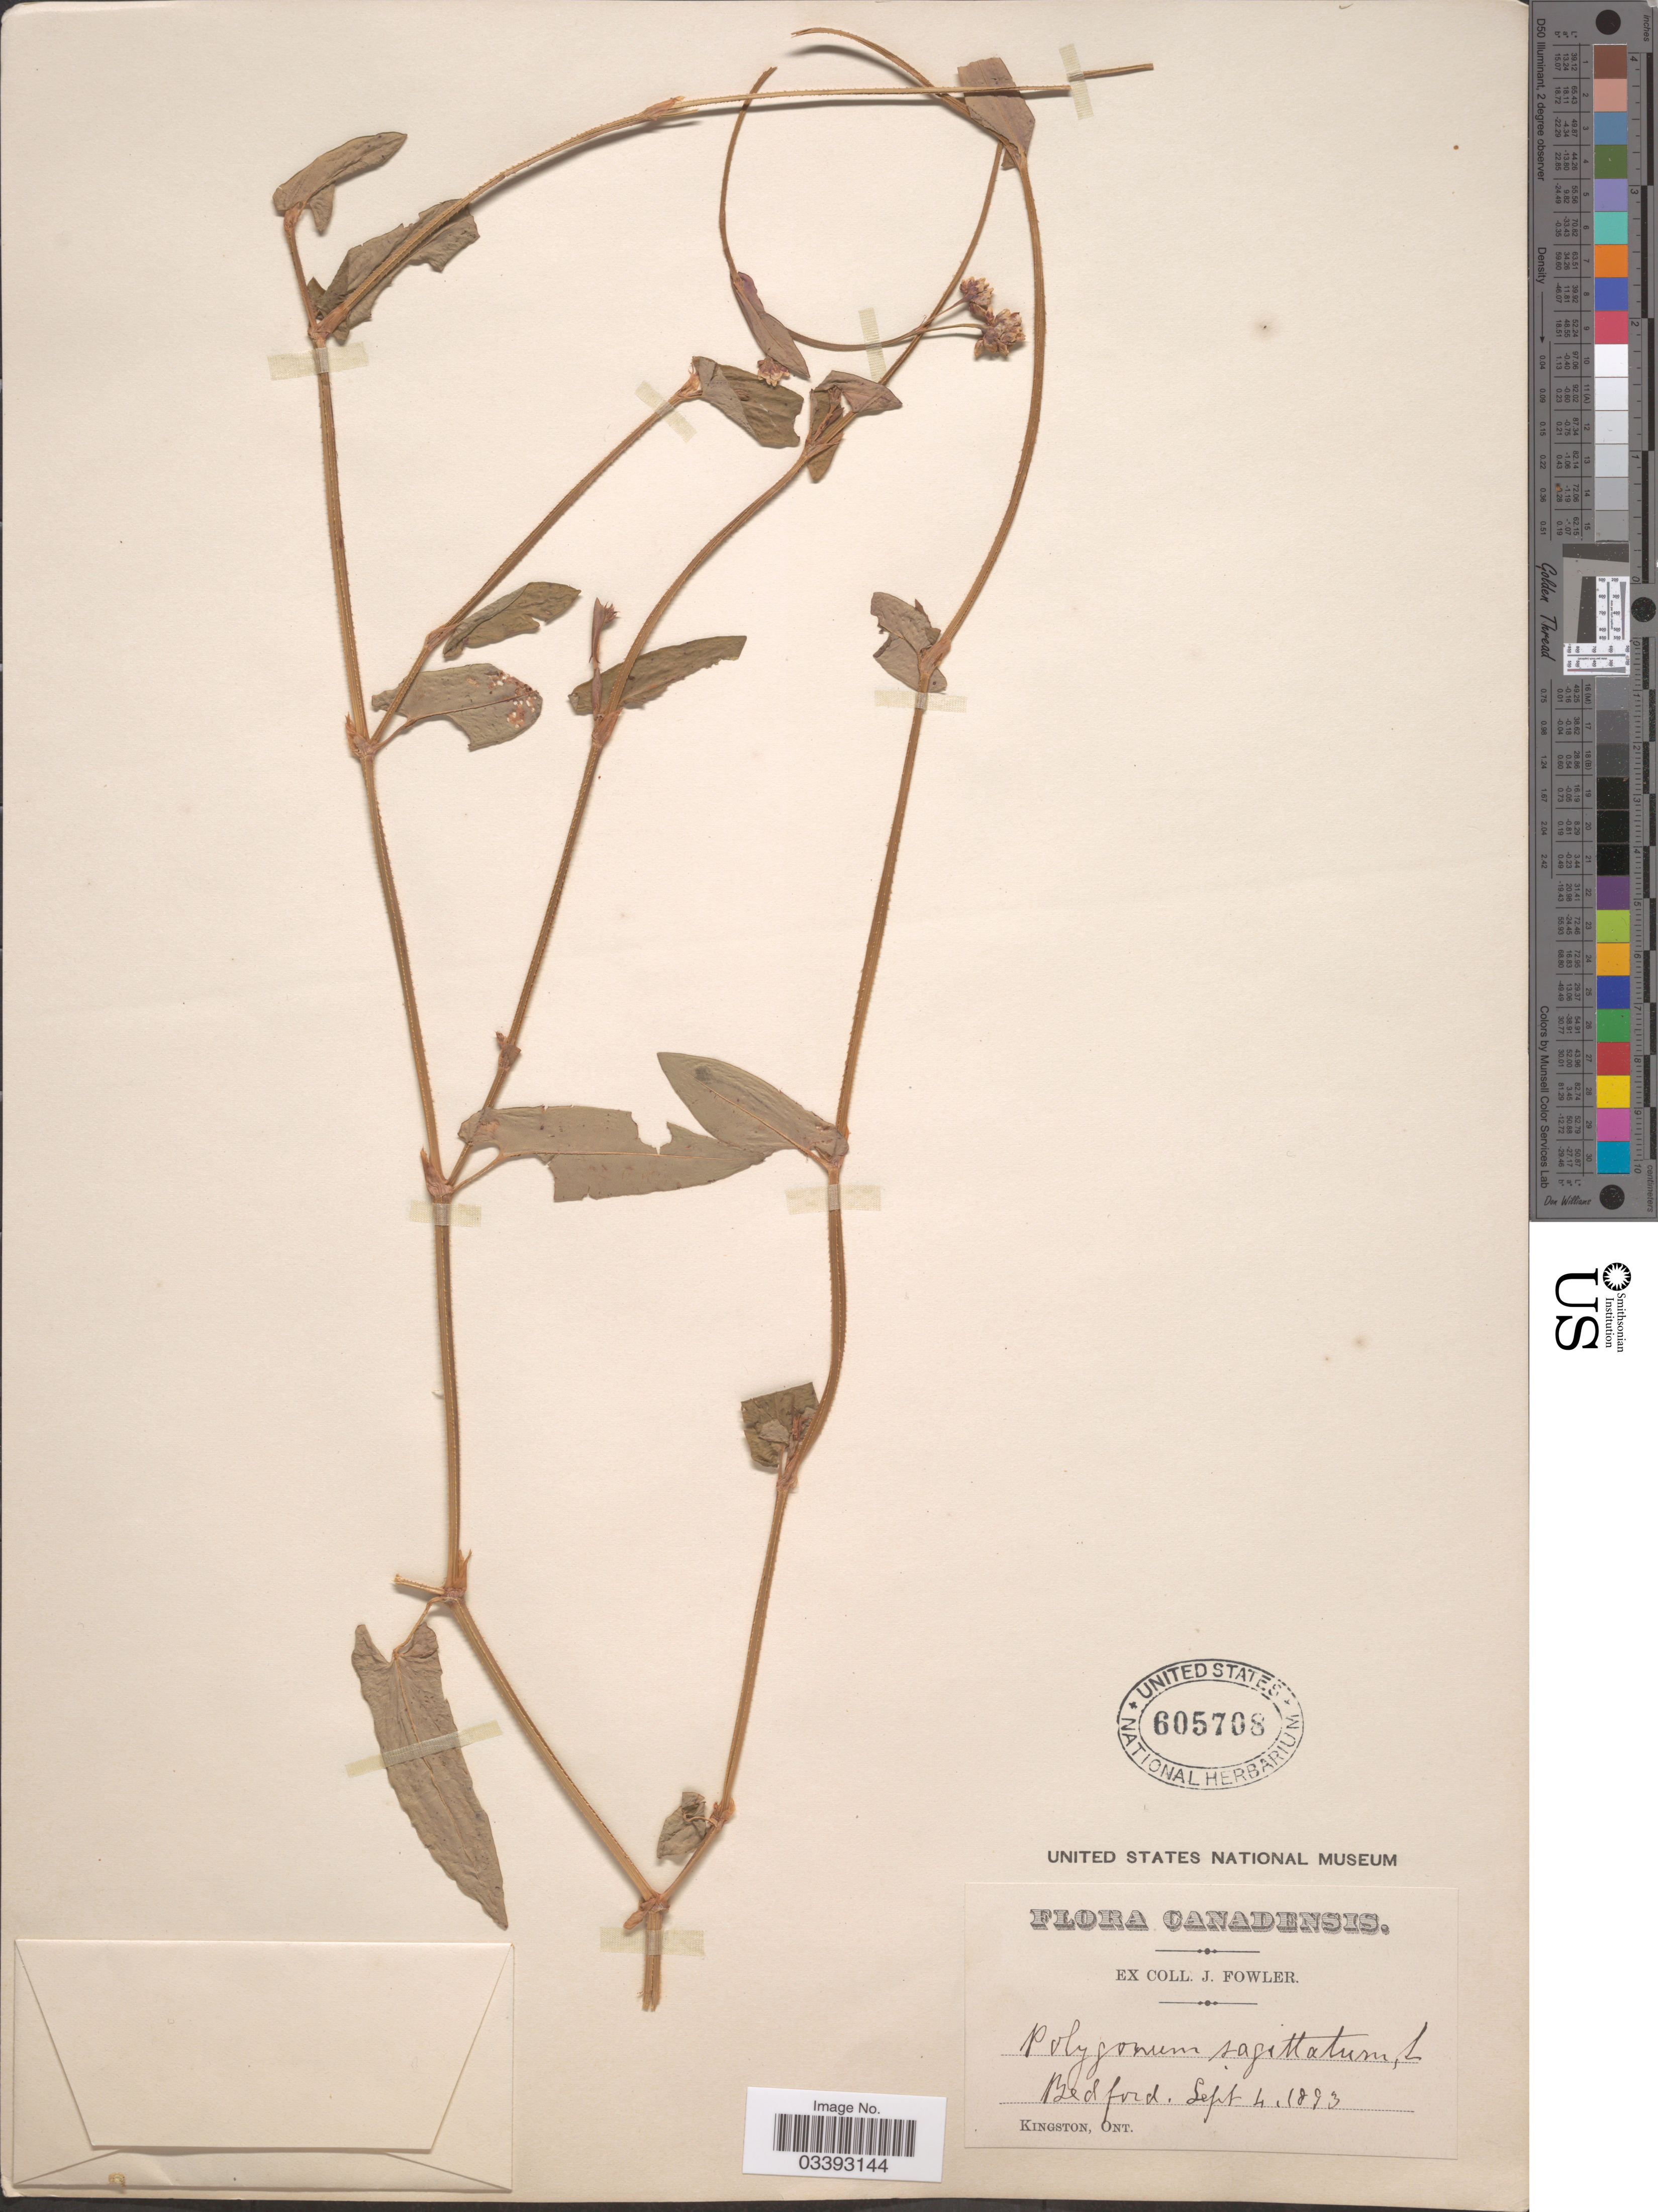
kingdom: Plantae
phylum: Tracheophyta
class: Magnoliopsida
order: Caryophyllales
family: Polygonaceae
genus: Persicaria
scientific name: Persicaria sagittata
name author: (L.) H. Gross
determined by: Atha, D. E.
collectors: J. Fowler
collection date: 1893-09-04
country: Canada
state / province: Ontario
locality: Bedford.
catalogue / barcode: US 605708